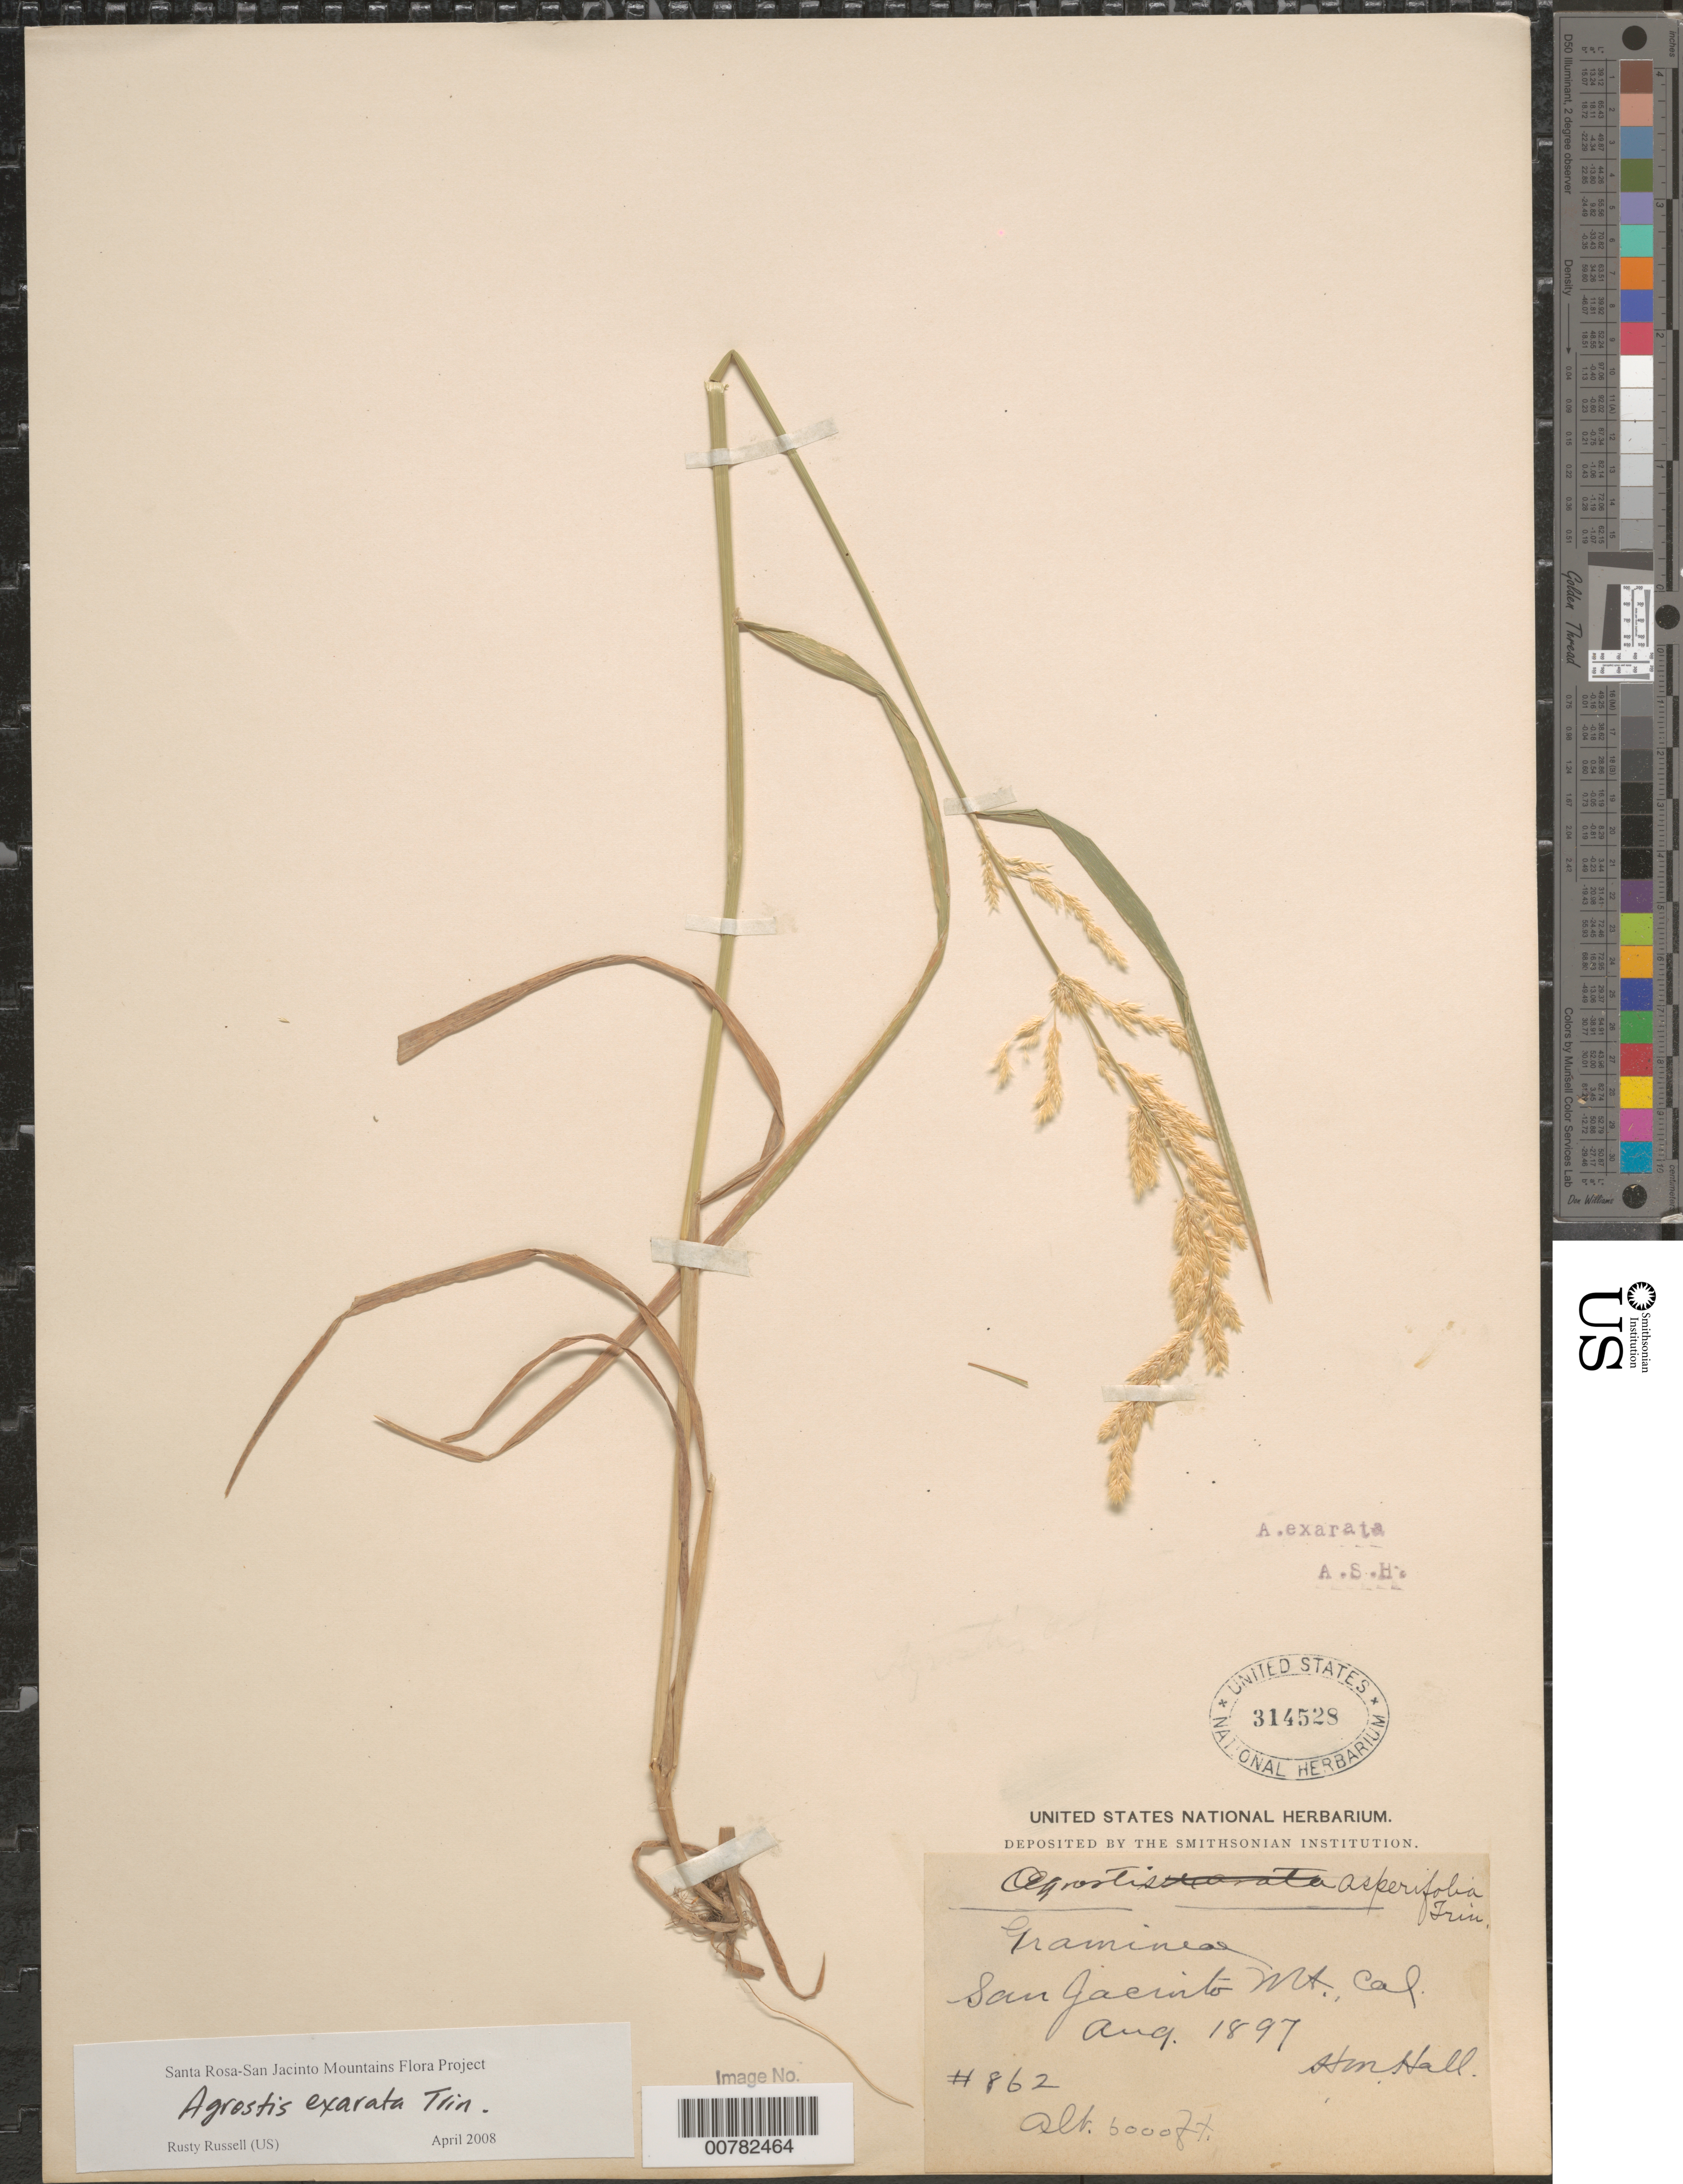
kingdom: Plantae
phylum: Tracheophyta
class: Liliopsida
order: Poales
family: Poaceae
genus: Agrostis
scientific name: Agrostis exarata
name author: Trin.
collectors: H. M. Hall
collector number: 862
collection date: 1897-08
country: United States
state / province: California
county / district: Riverside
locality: San Jacinto Mt.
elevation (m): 1829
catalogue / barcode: US 314528